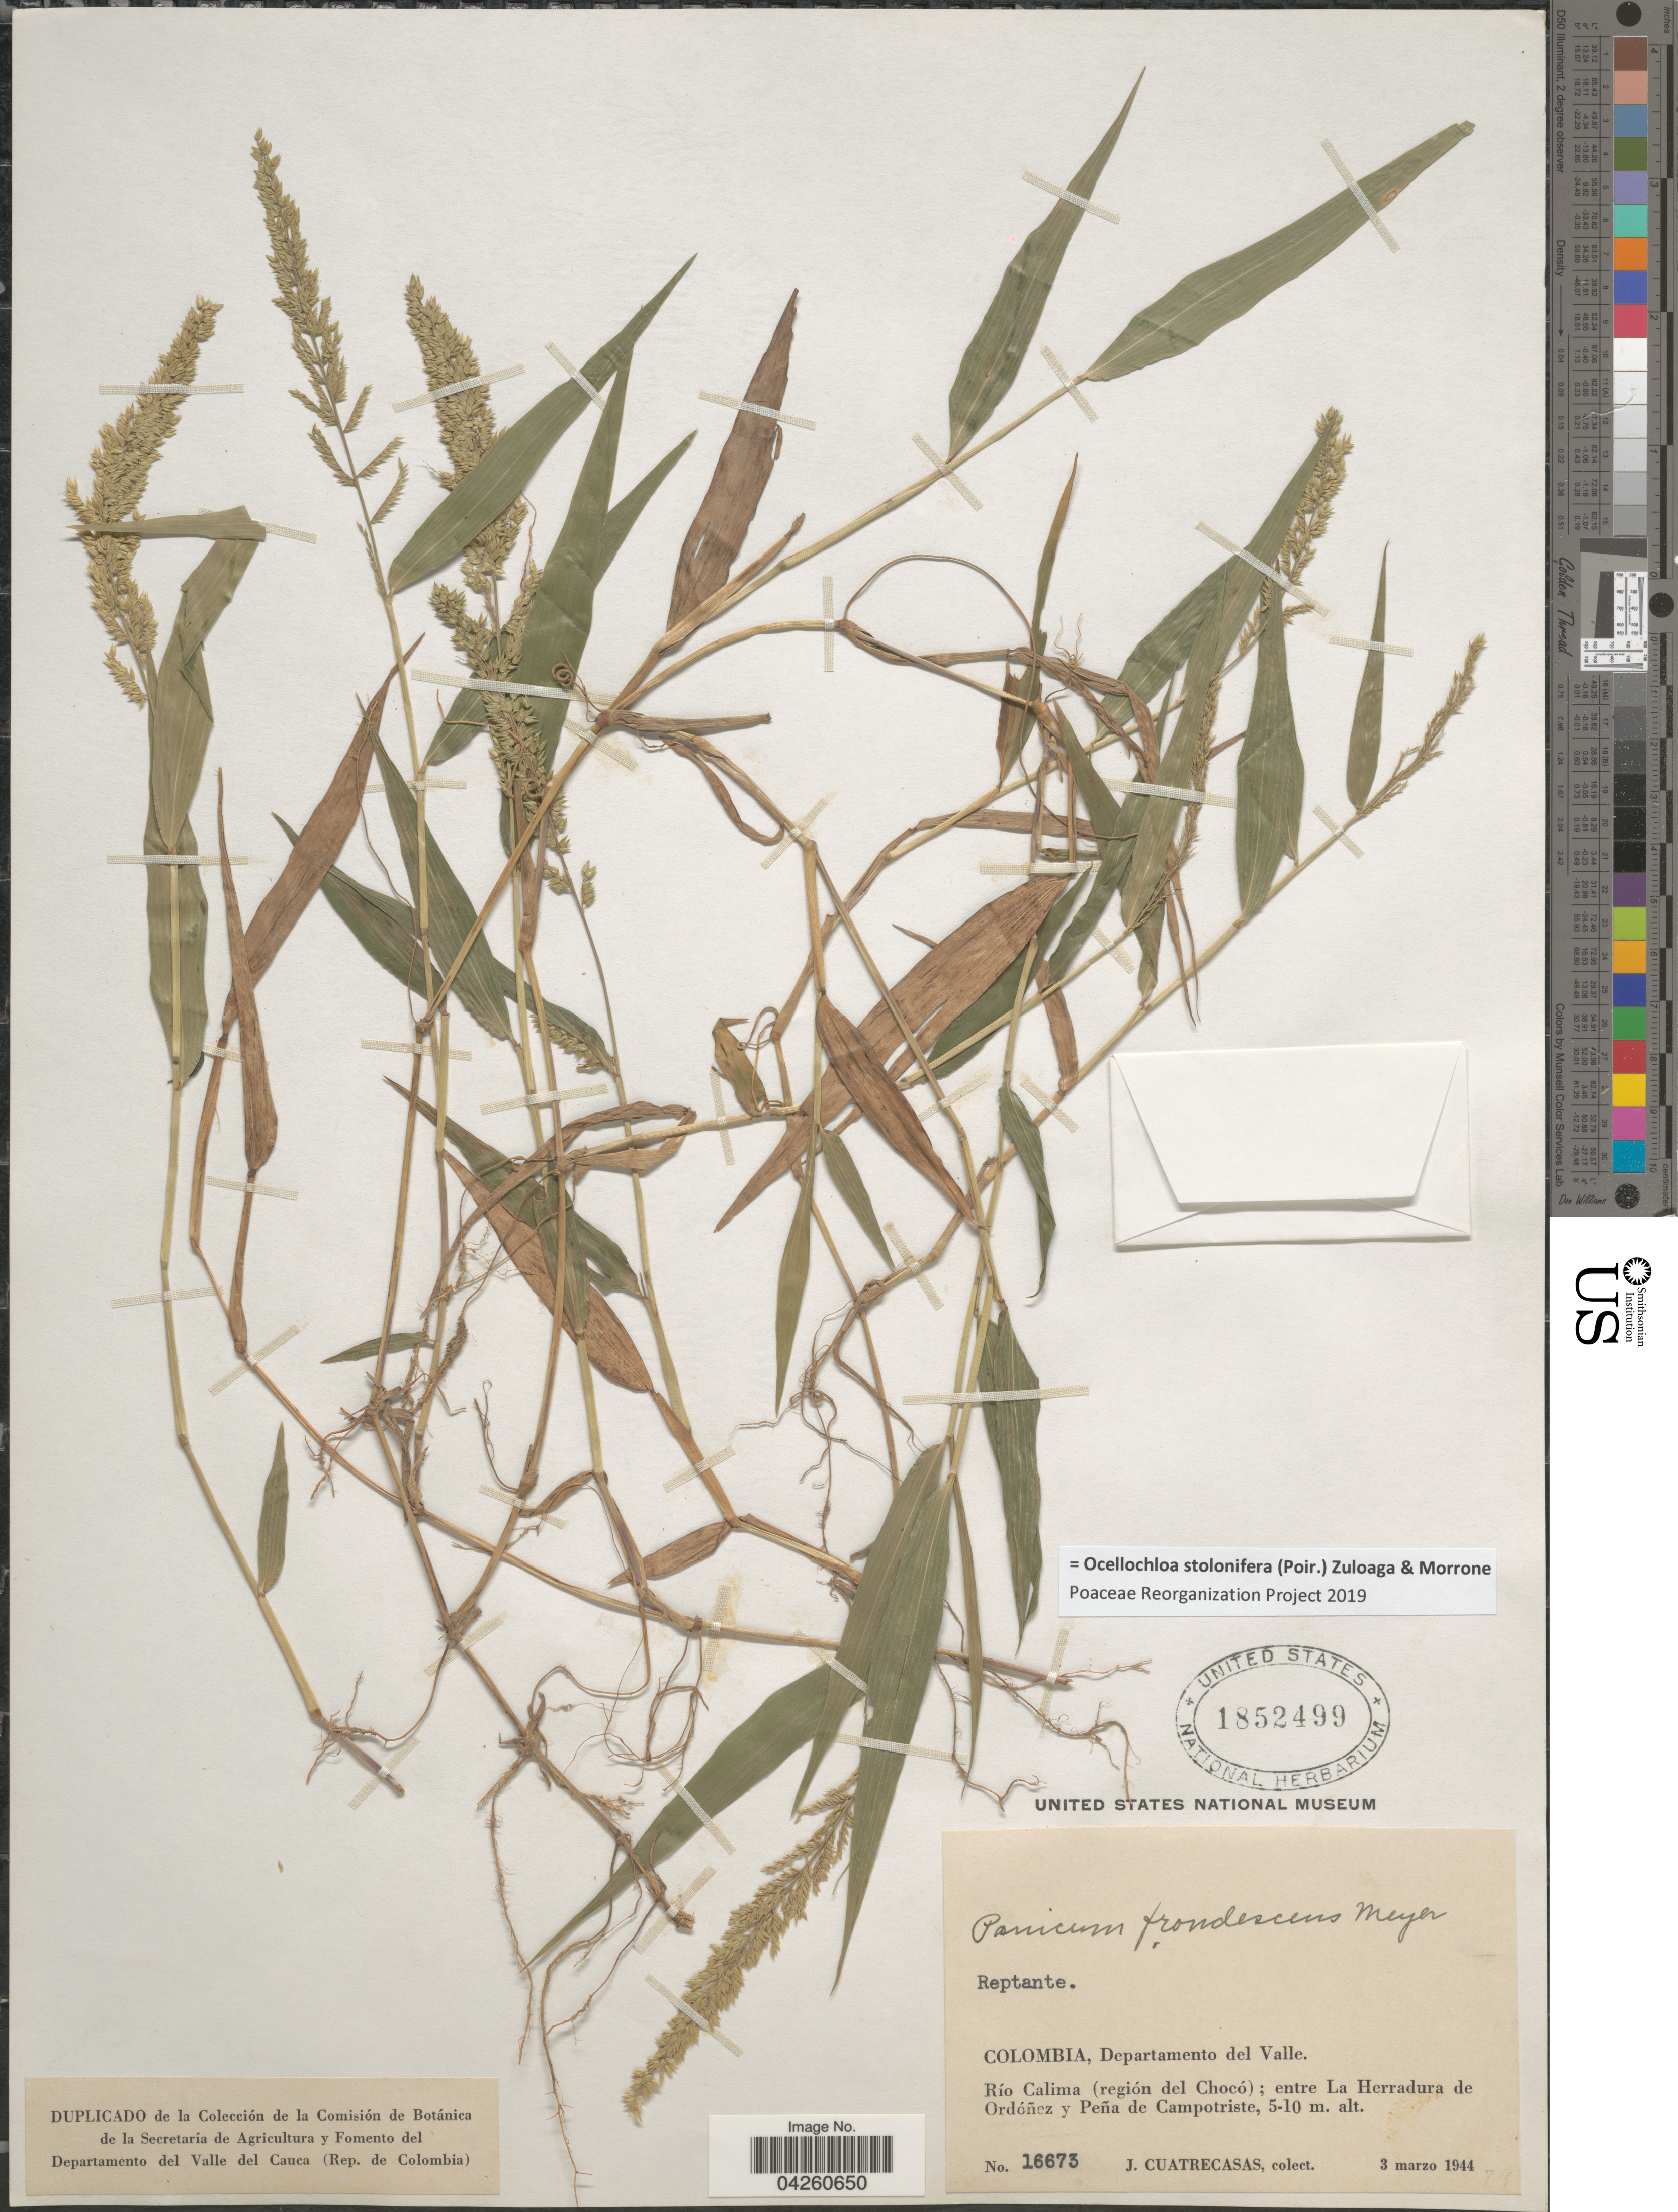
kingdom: Plantae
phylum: Tracheophyta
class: Liliopsida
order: Poales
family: Poaceae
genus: Ocellochloa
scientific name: Ocellochloa stolonifera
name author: (Poir.) Zuloaga & Morrone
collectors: J. Cuatrecasas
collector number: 16673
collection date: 1944-03-03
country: Colombia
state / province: Valle del Cauca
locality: Departamento del Valle. Río Calima (región del Chocó); entre La Herradura de Ordóñez y Peña de Campotriste.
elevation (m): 5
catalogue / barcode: US 1852499